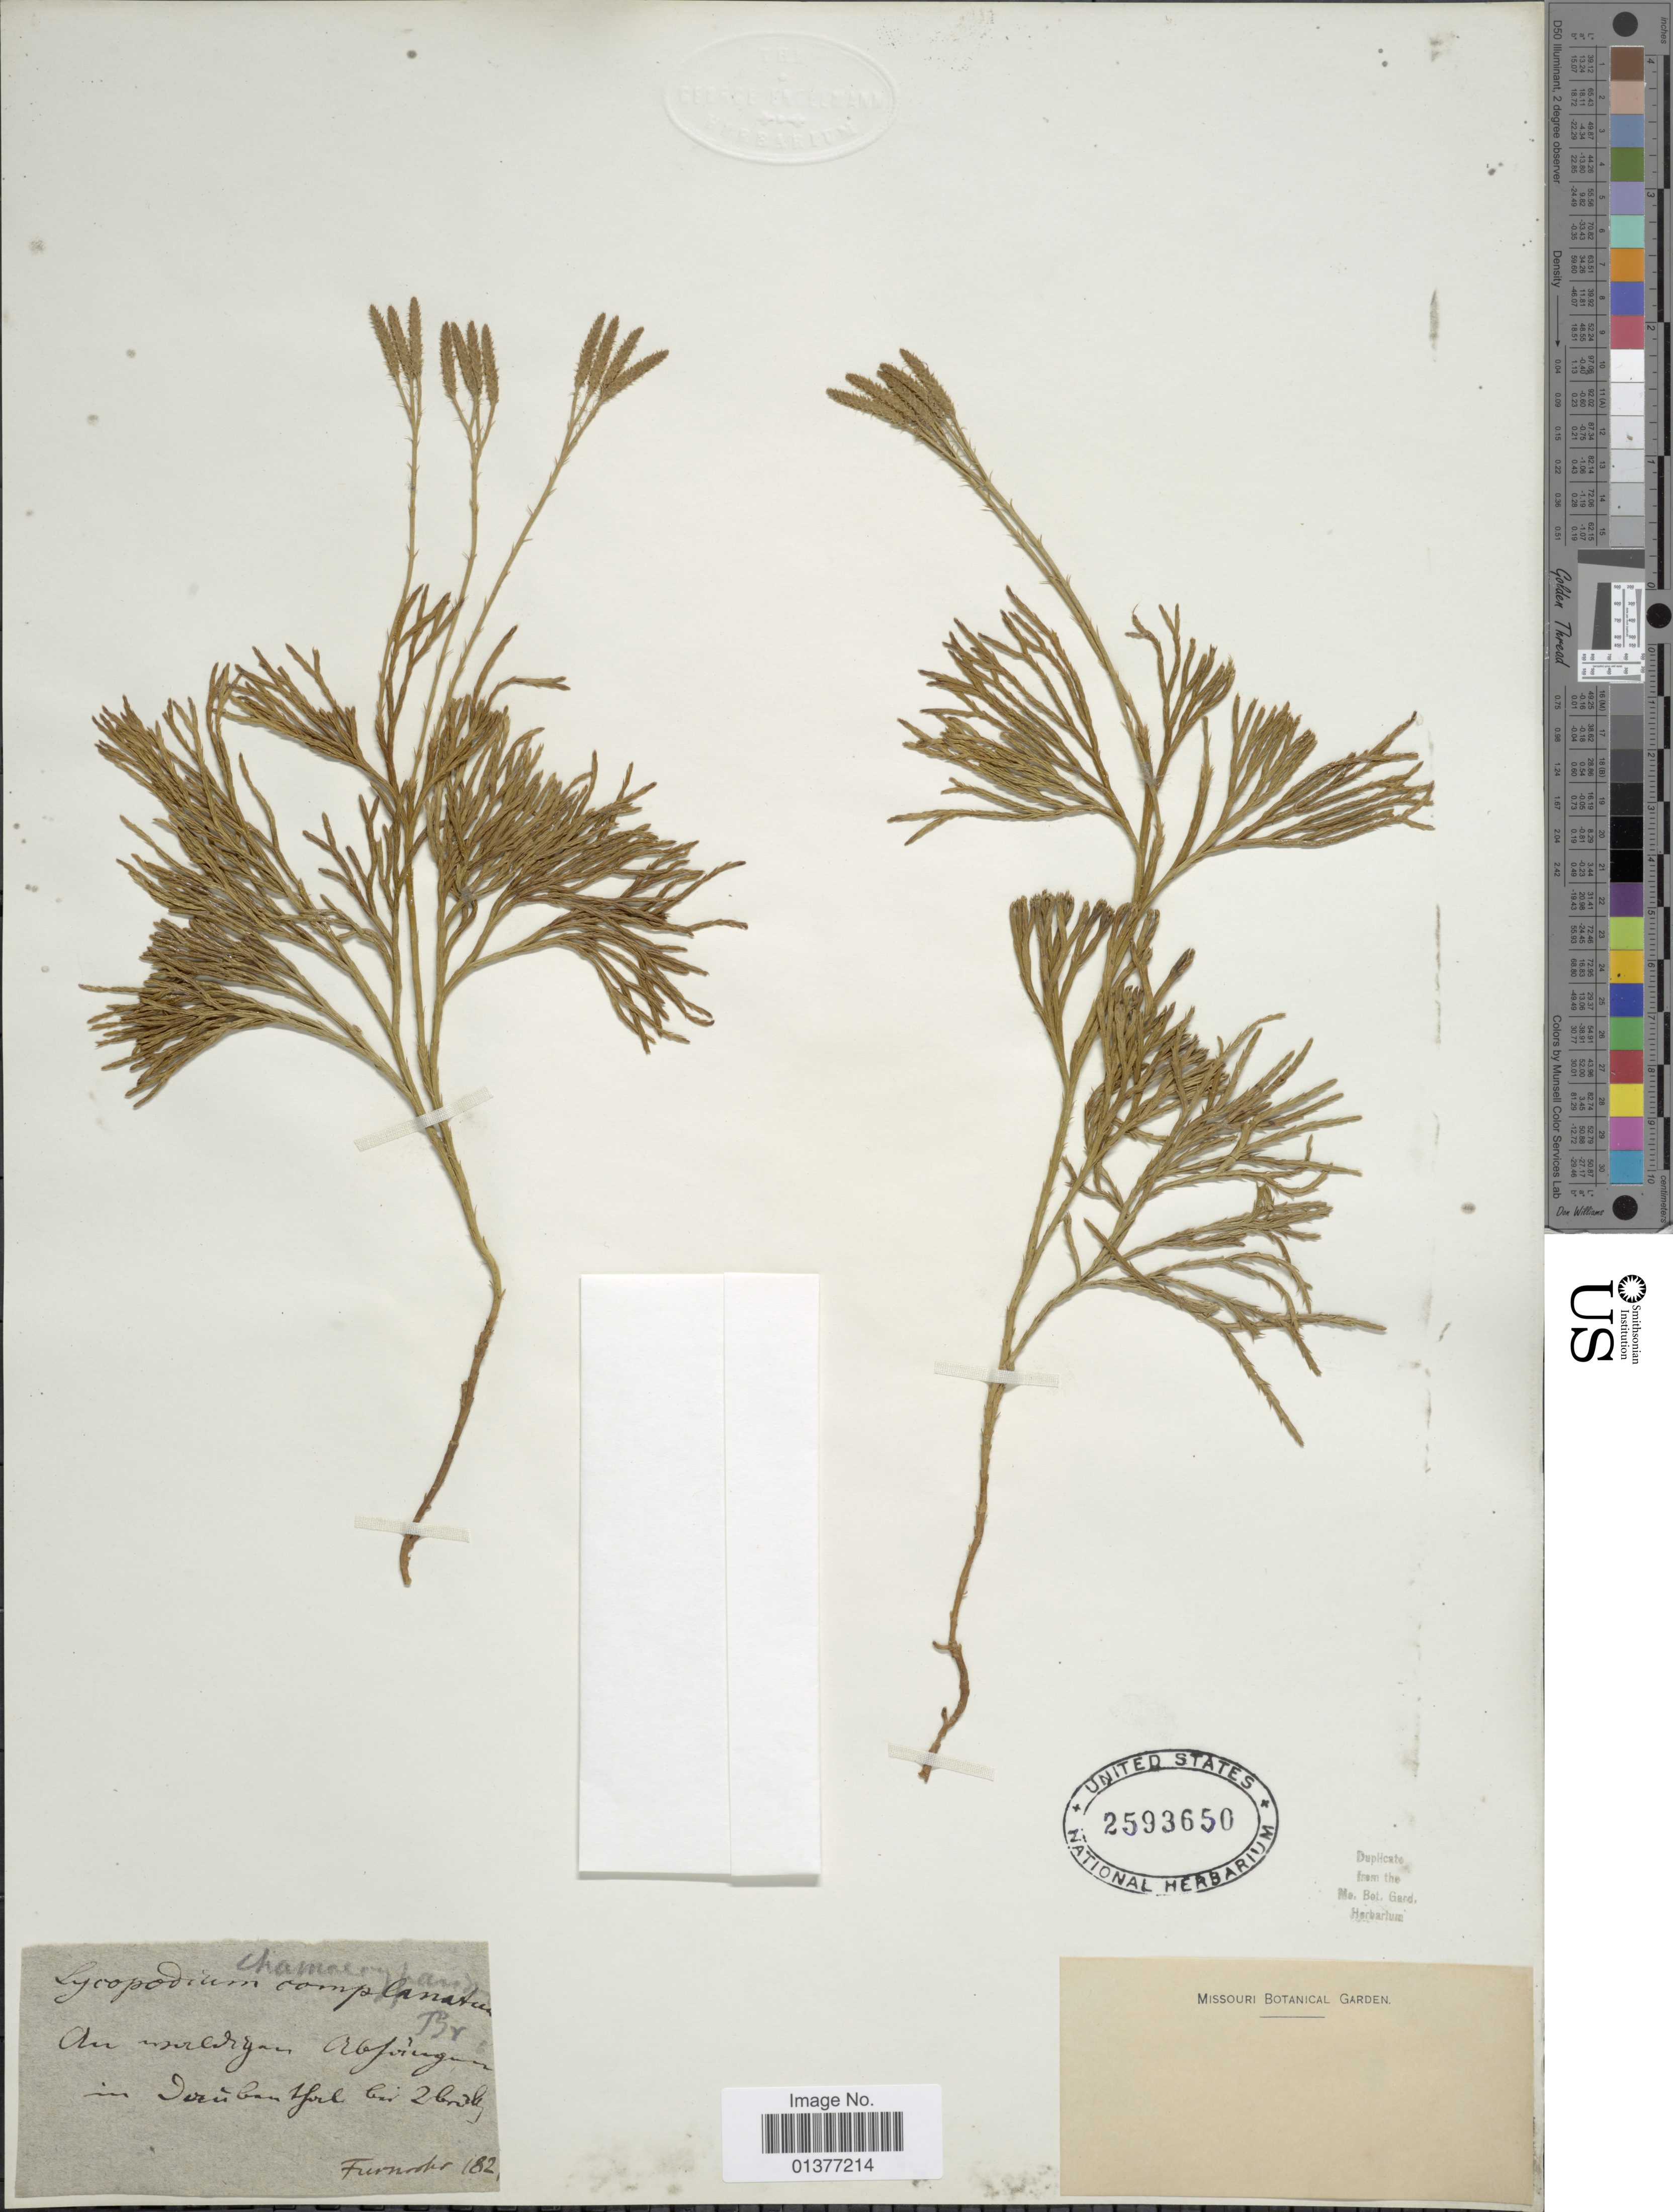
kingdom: Plantae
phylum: Tracheophyta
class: Lycopodiopsida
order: Lycopodiales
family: Lycopodiaceae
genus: Diphasiastrum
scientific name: Diphasiastrum tristachyum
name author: (Pursh) Holub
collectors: F. Mohr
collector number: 182*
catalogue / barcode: US 2593650